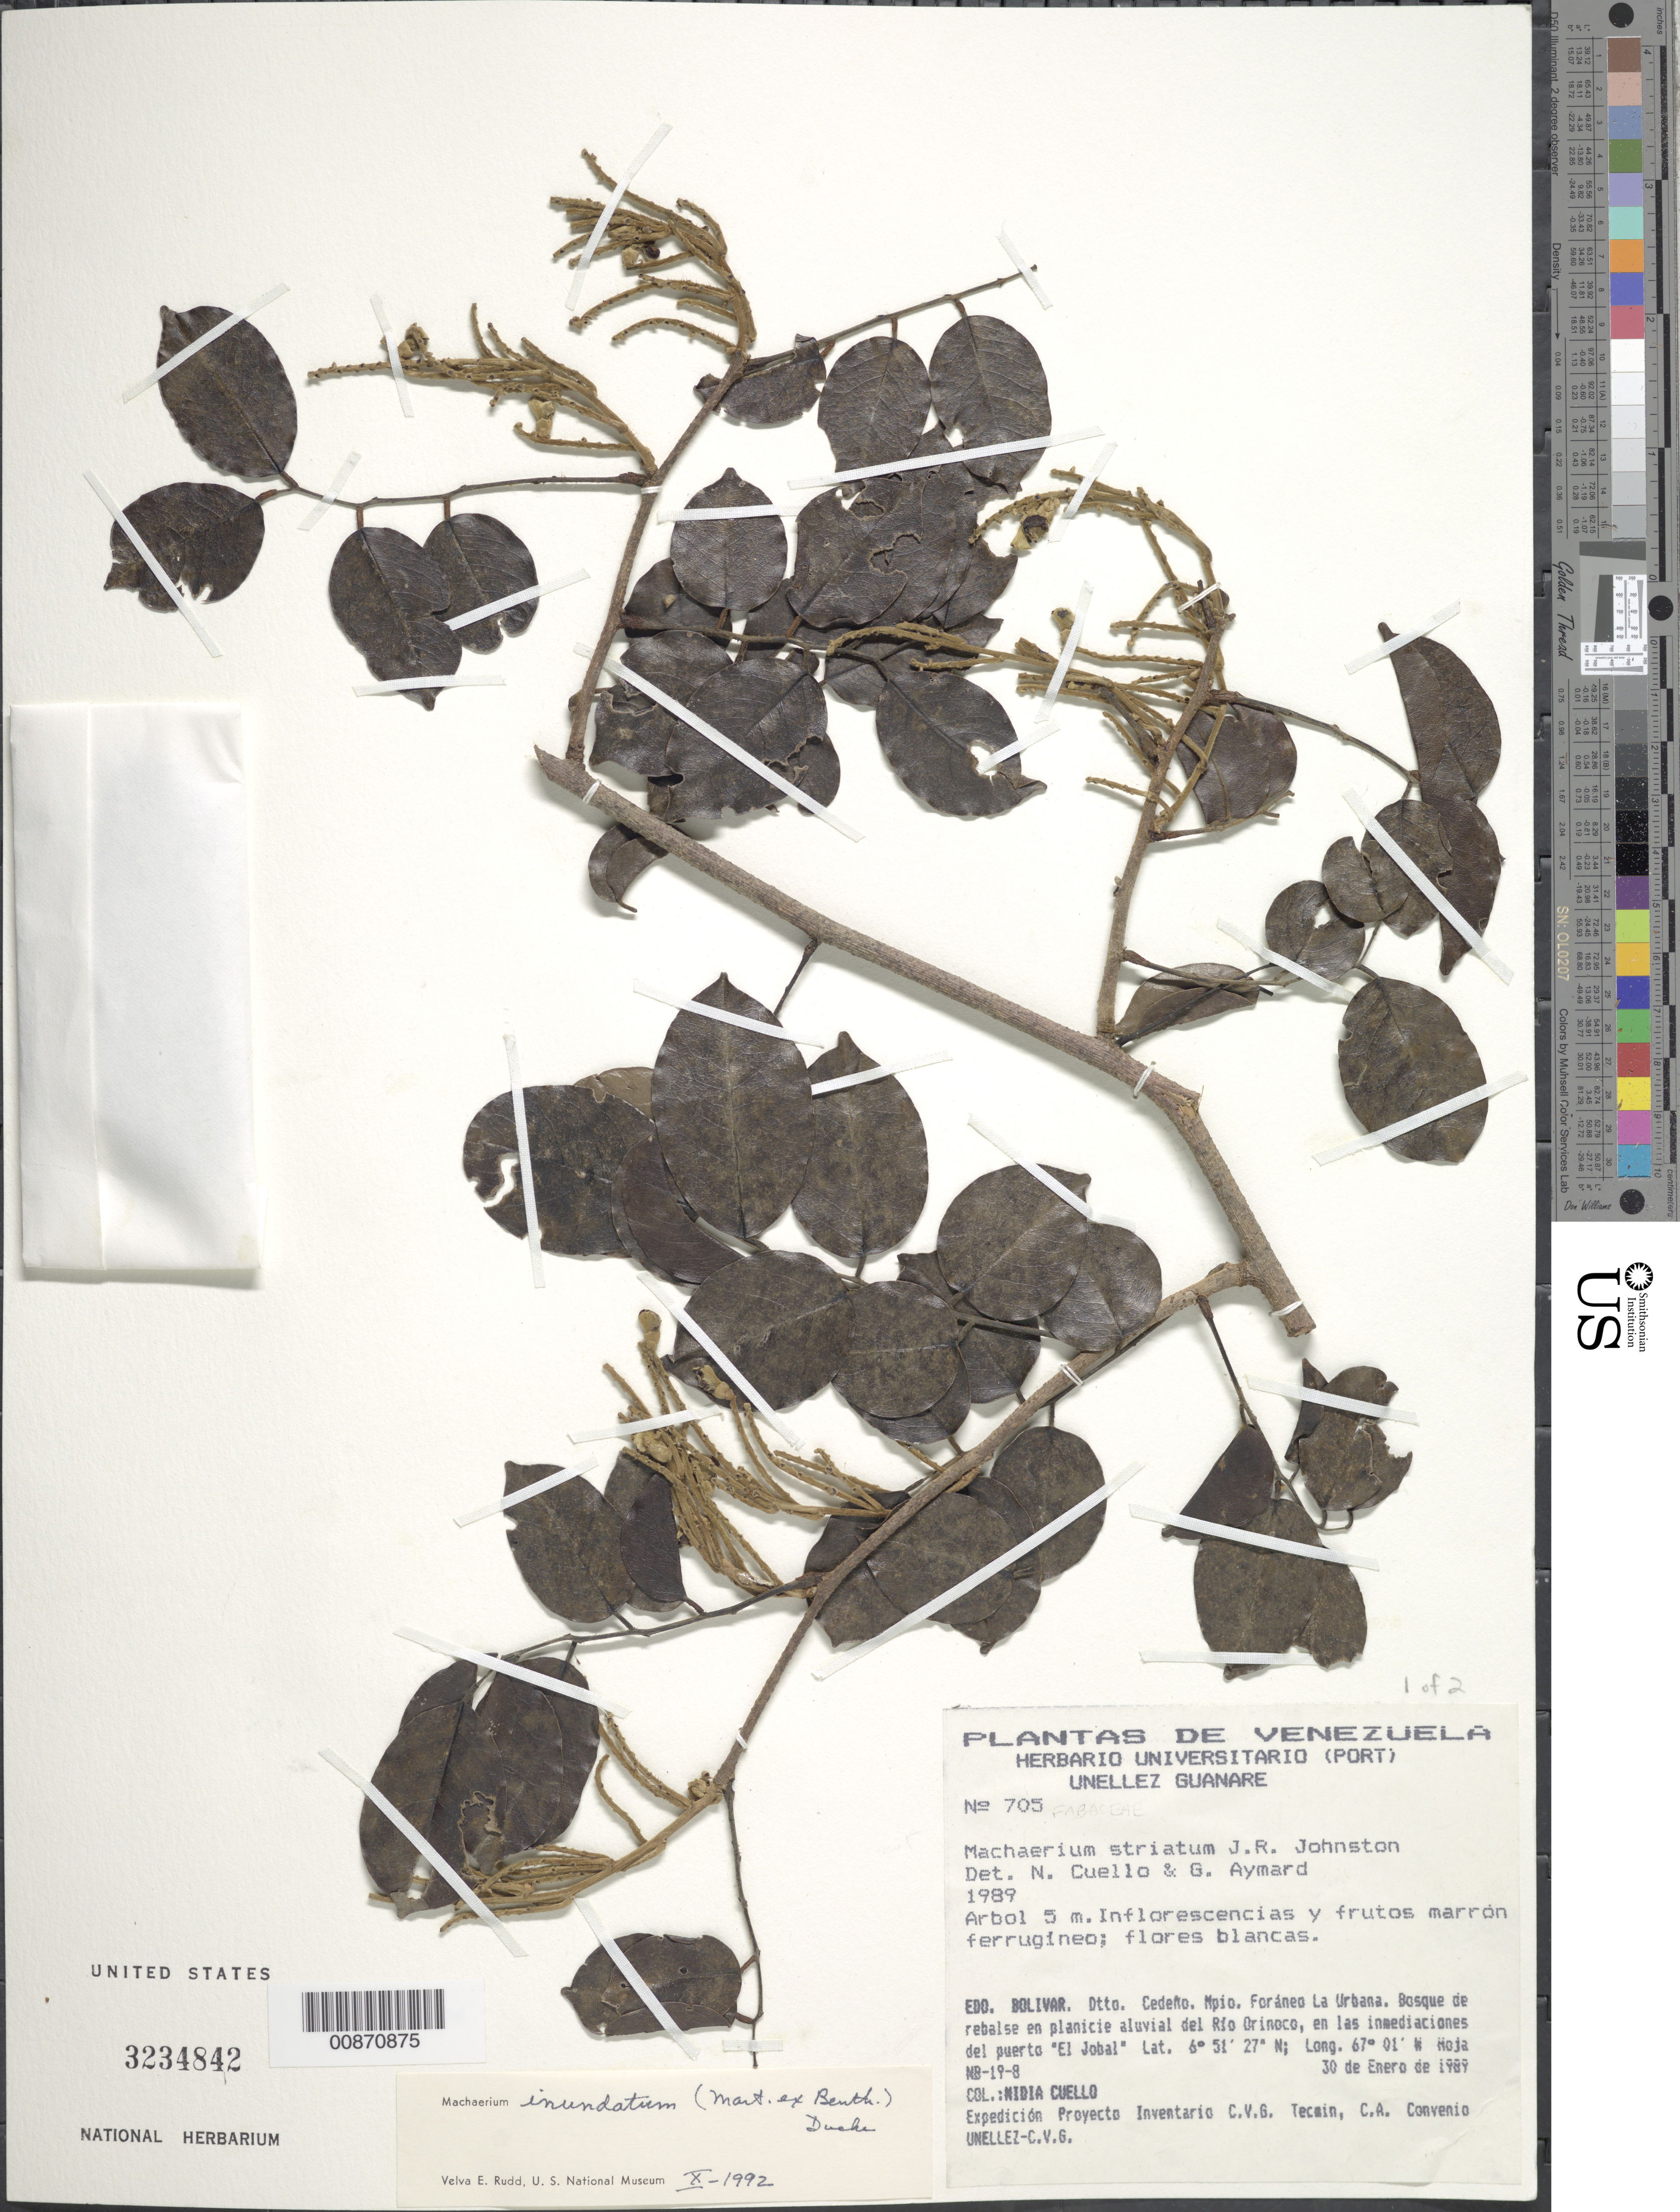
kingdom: Plantae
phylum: Tracheophyta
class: Magnoliopsida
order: Fabales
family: Fabaceae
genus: Machaerium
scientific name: Machaerium inundatum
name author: (Mart. ex Benth.) Ducke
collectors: N. L. Cuello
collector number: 705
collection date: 1898-01-30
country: Colombia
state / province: Bolívar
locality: Dtto. Cedeno, Mpio. Foraneo La Urbana, Bosque de rebalse en planicie aluvial del Rio Orinoco, en las inmediaciones del puerta "El Jobal", W Hoja NB-19-18.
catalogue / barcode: US 3234842